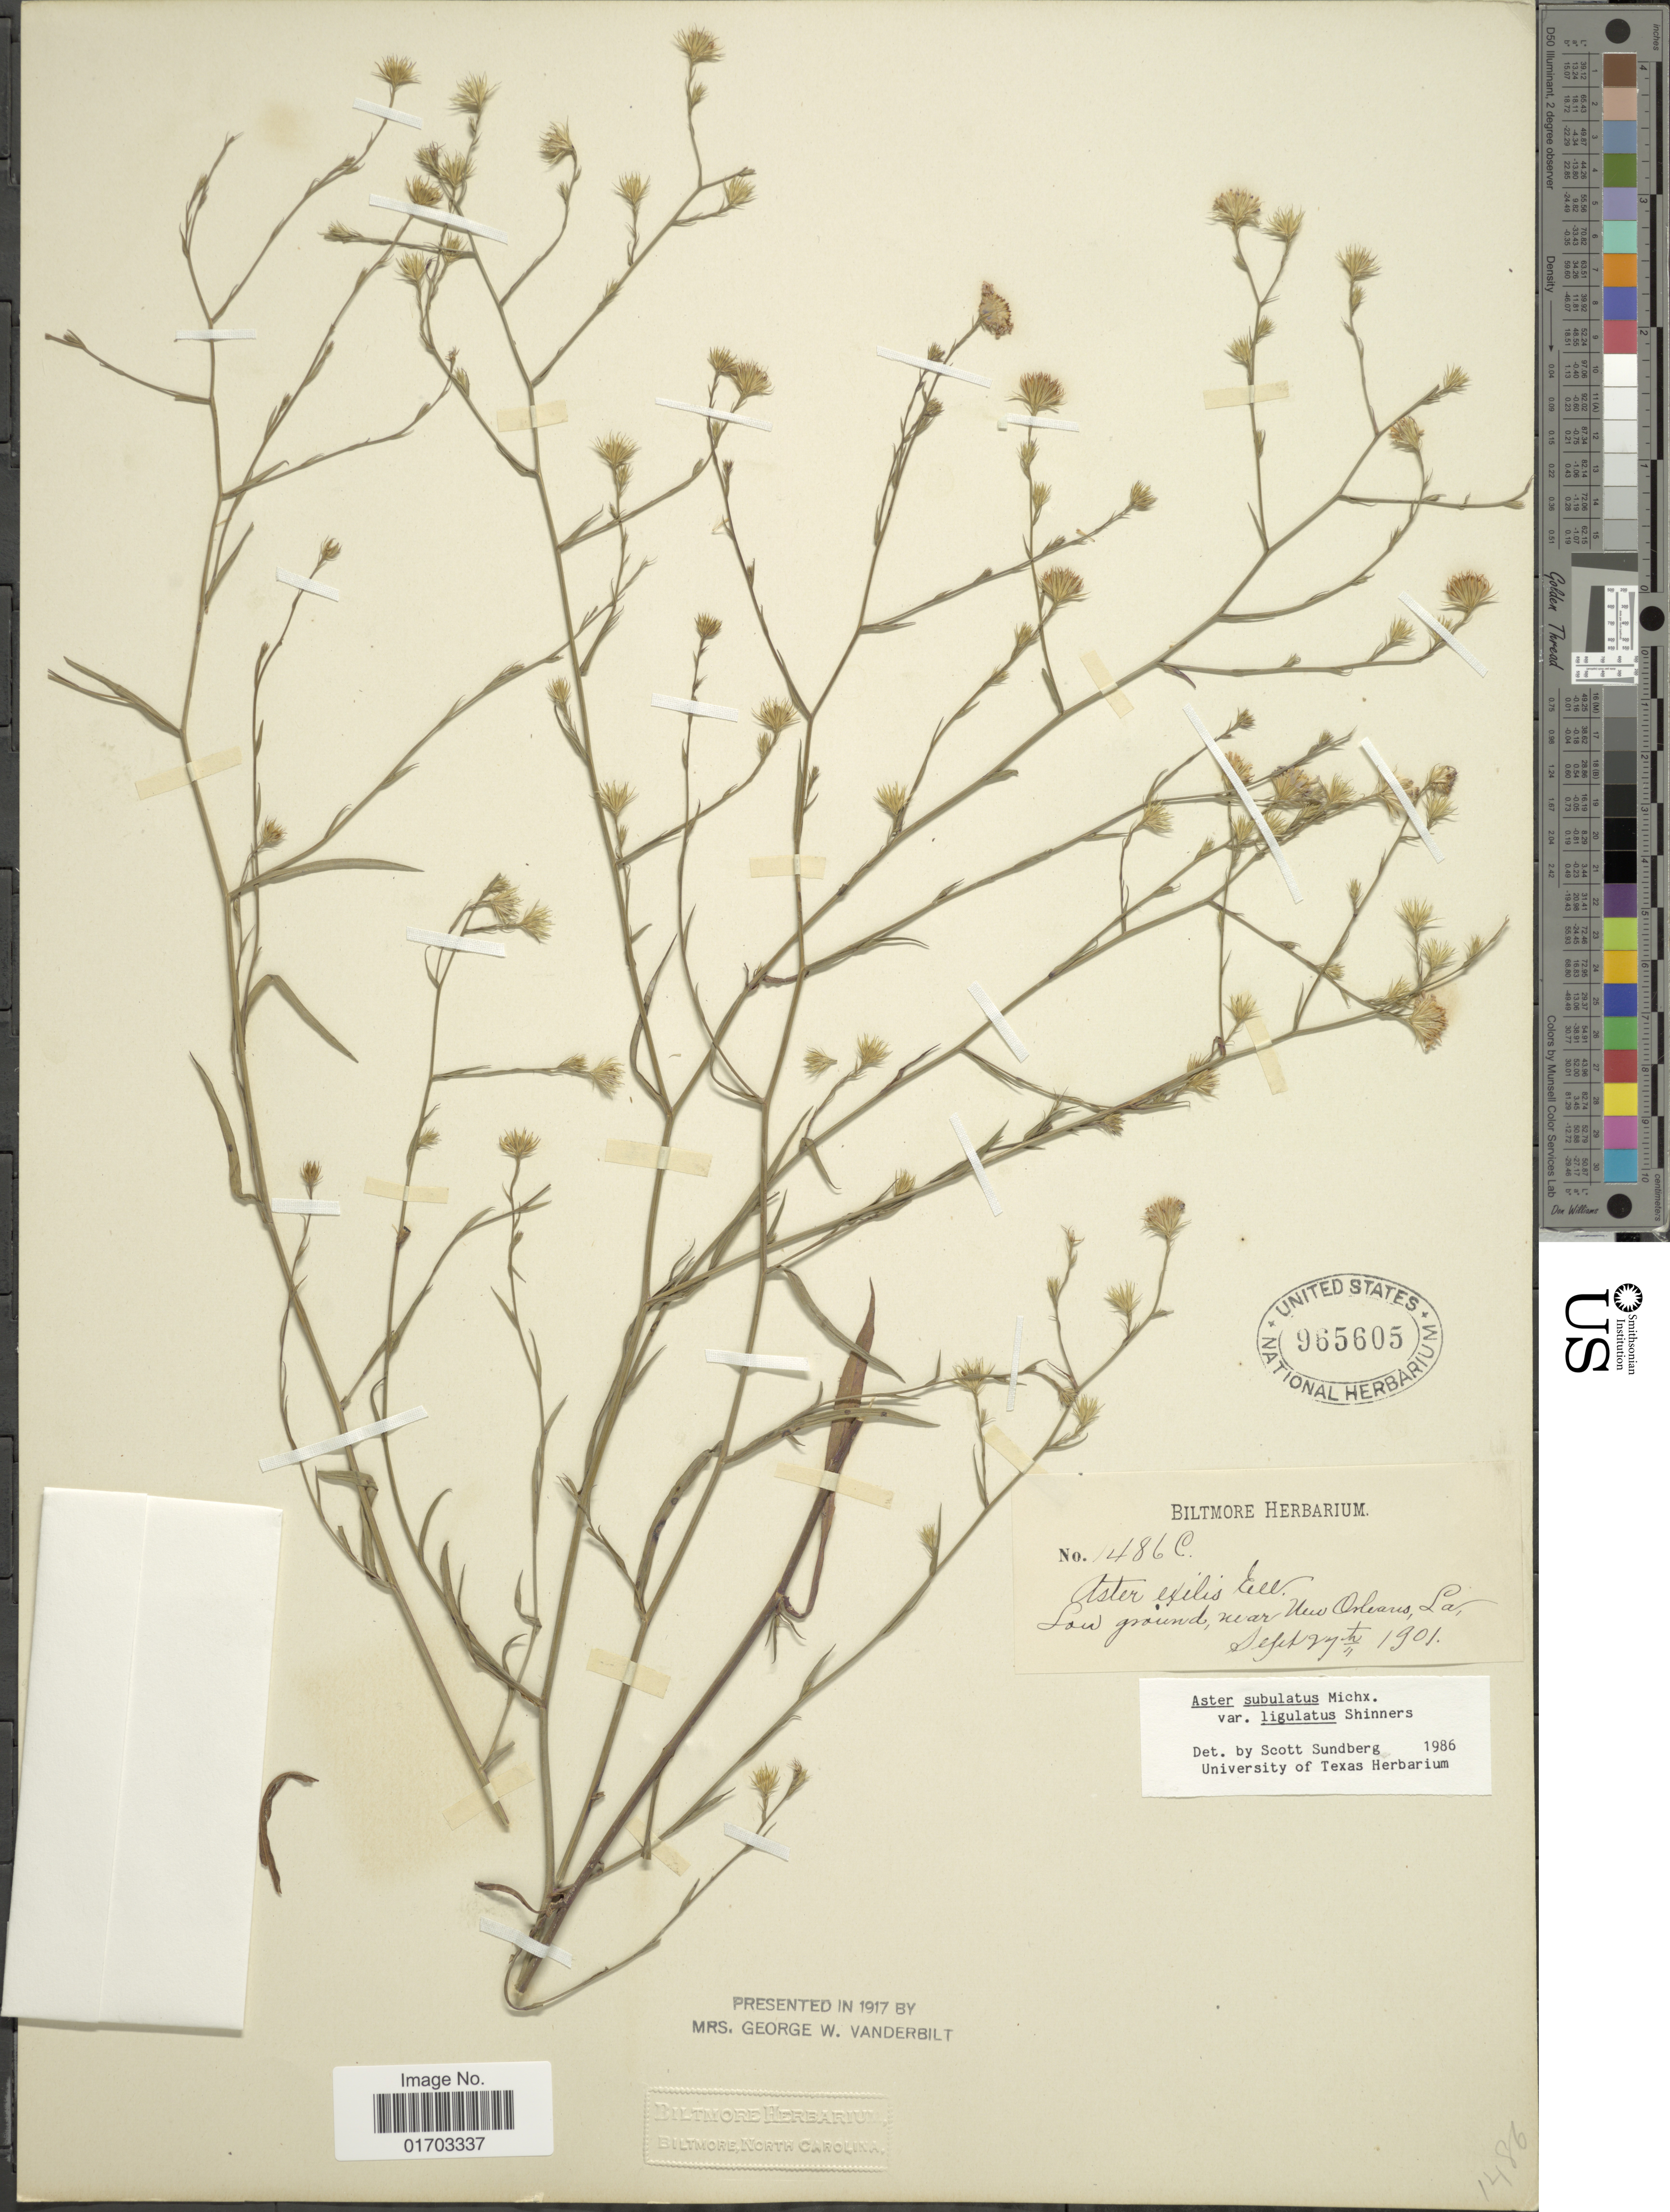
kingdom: Plantae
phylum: Tracheophyta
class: Magnoliopsida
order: Asterales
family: Asteraceae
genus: Symphyotrichum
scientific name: Symphyotrichum subulatum var. ligulatum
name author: (Shinners) S.D. Sundb.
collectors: ex herb. Biltmore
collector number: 1486C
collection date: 1901-11-29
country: United States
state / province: Louisiana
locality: Low ground near New Orleans.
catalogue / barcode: US 965605